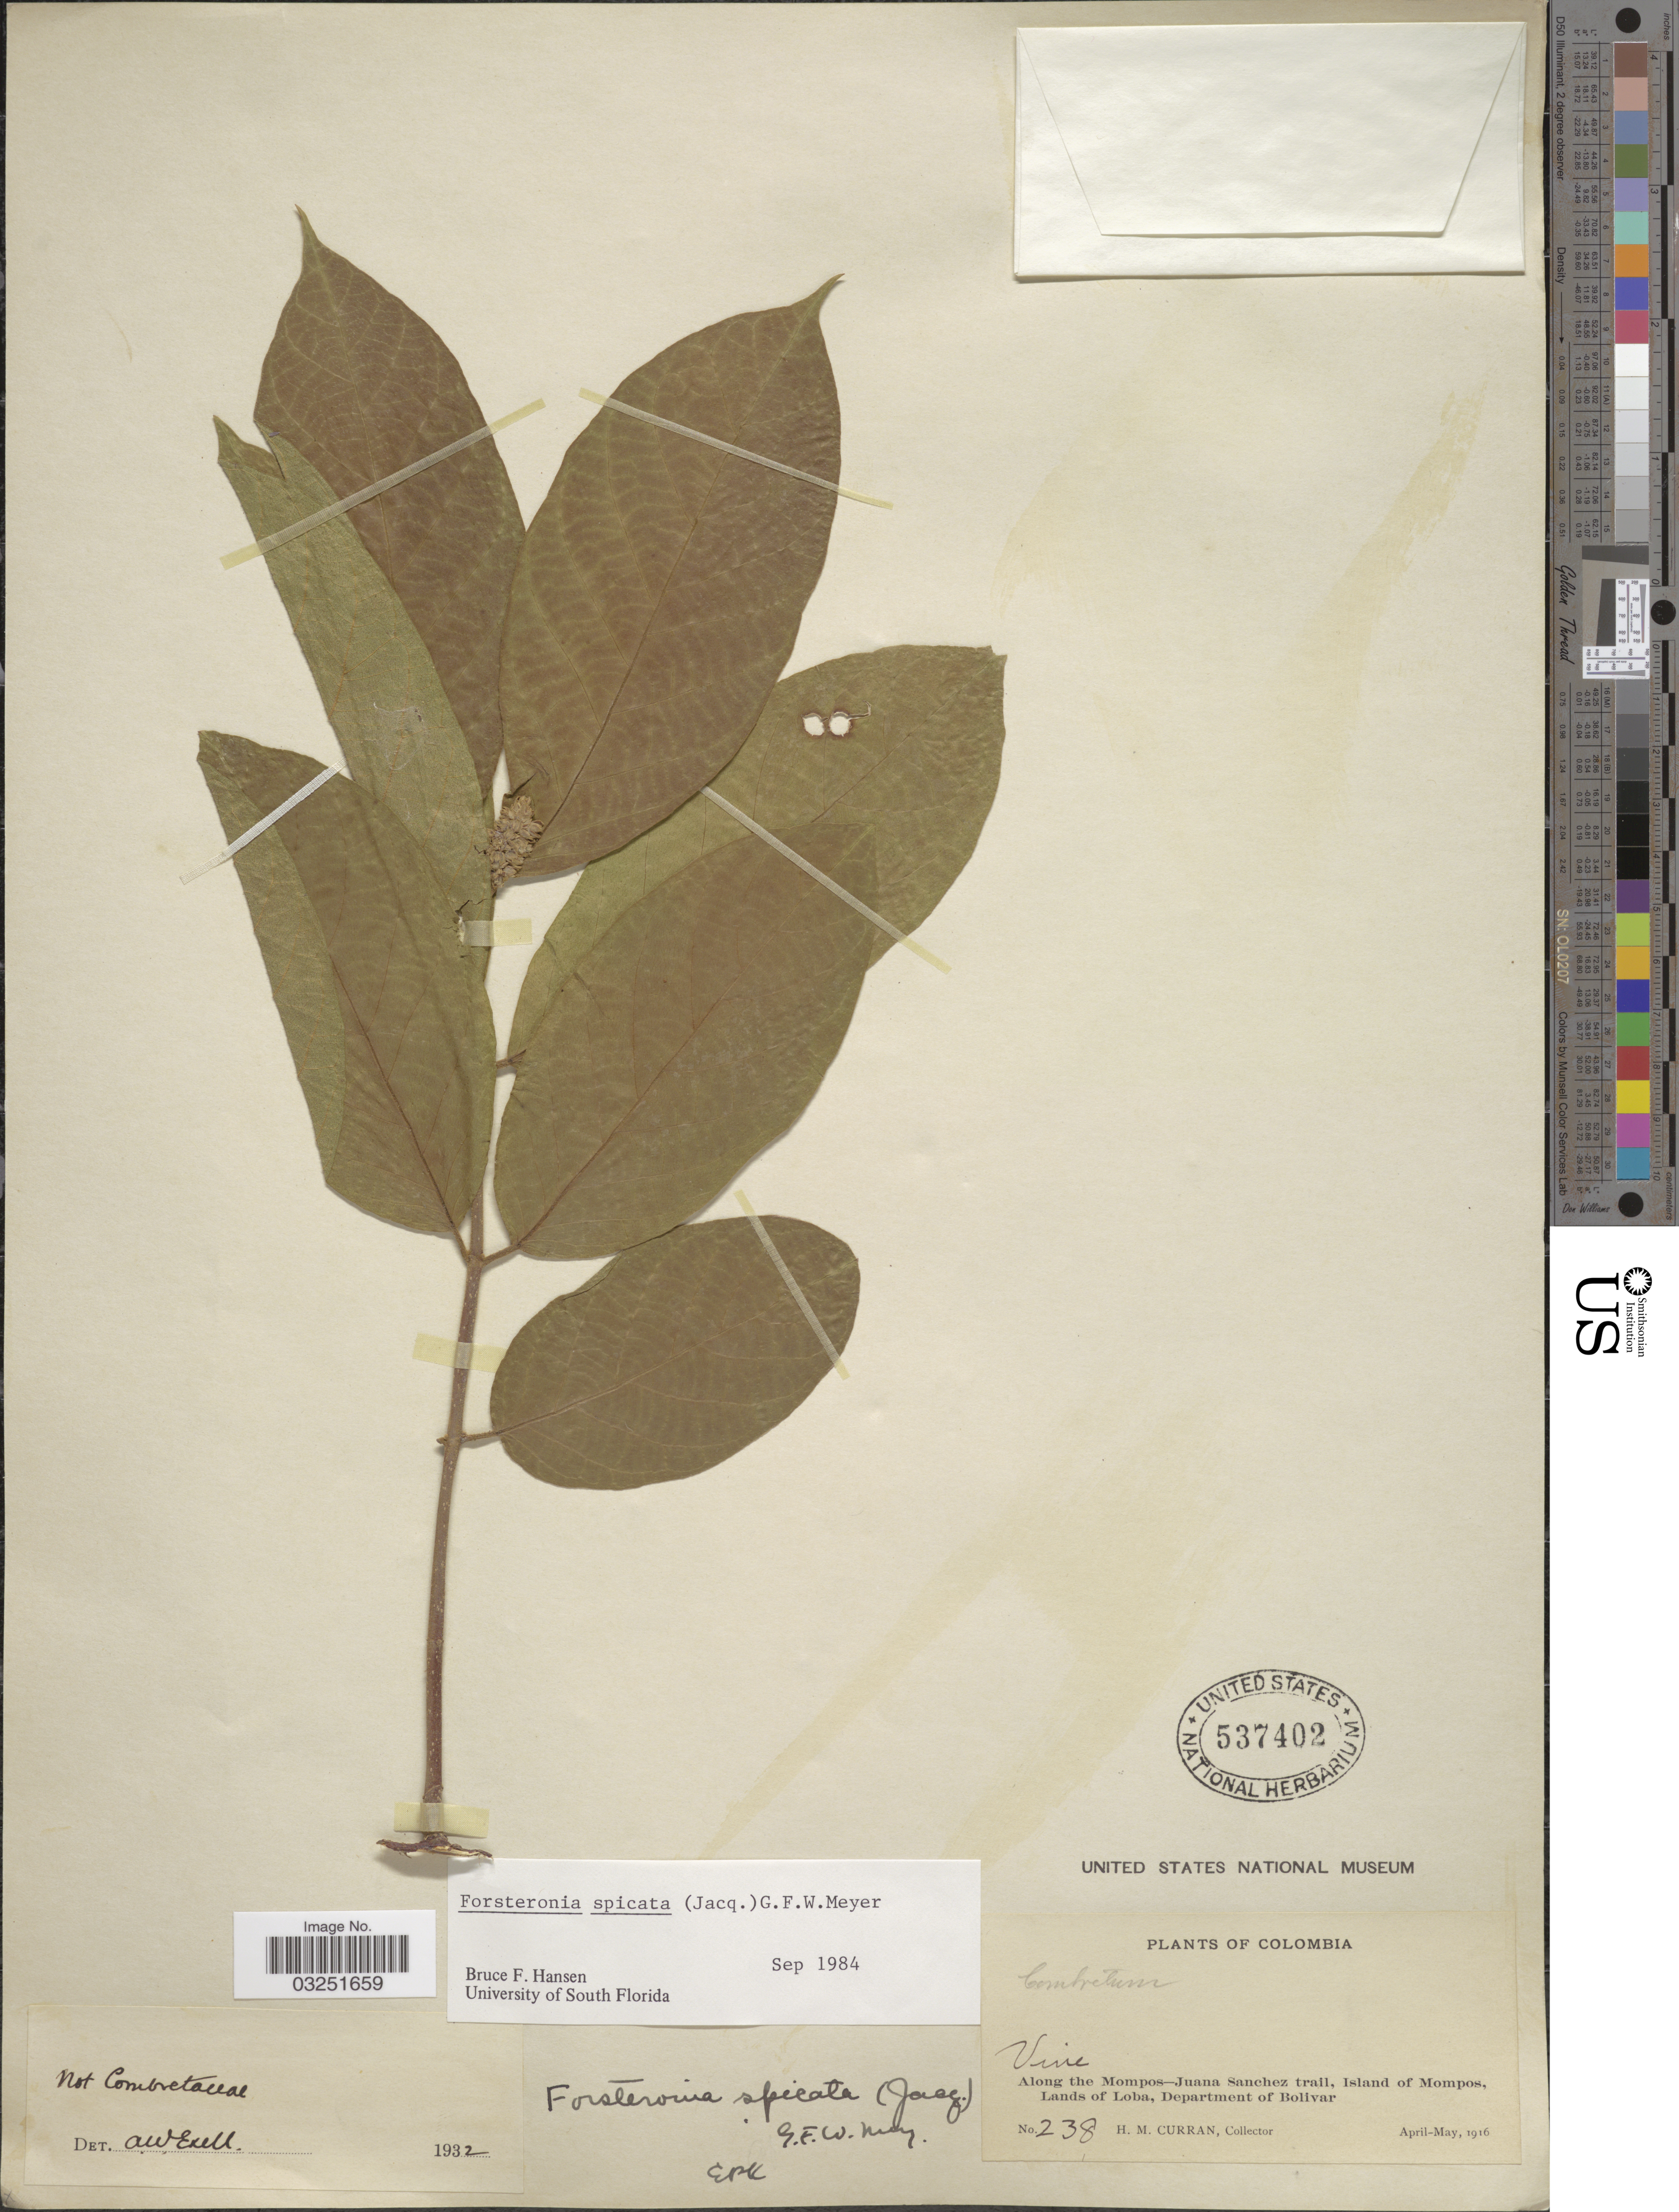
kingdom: Plantae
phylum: Tracheophyta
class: Magnoliopsida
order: Gentianales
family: Apocynaceae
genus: Forsteronia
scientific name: Forsteronia spicata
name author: (Jacq.) G. Mey.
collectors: H. M. Curran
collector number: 238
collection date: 1916-04/1916-05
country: Colombia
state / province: Bolívar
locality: Along the Mompos-Juana Sanchez trail, Island of Mompos Lands of Loba, Department of Bolivar.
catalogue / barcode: US 537402